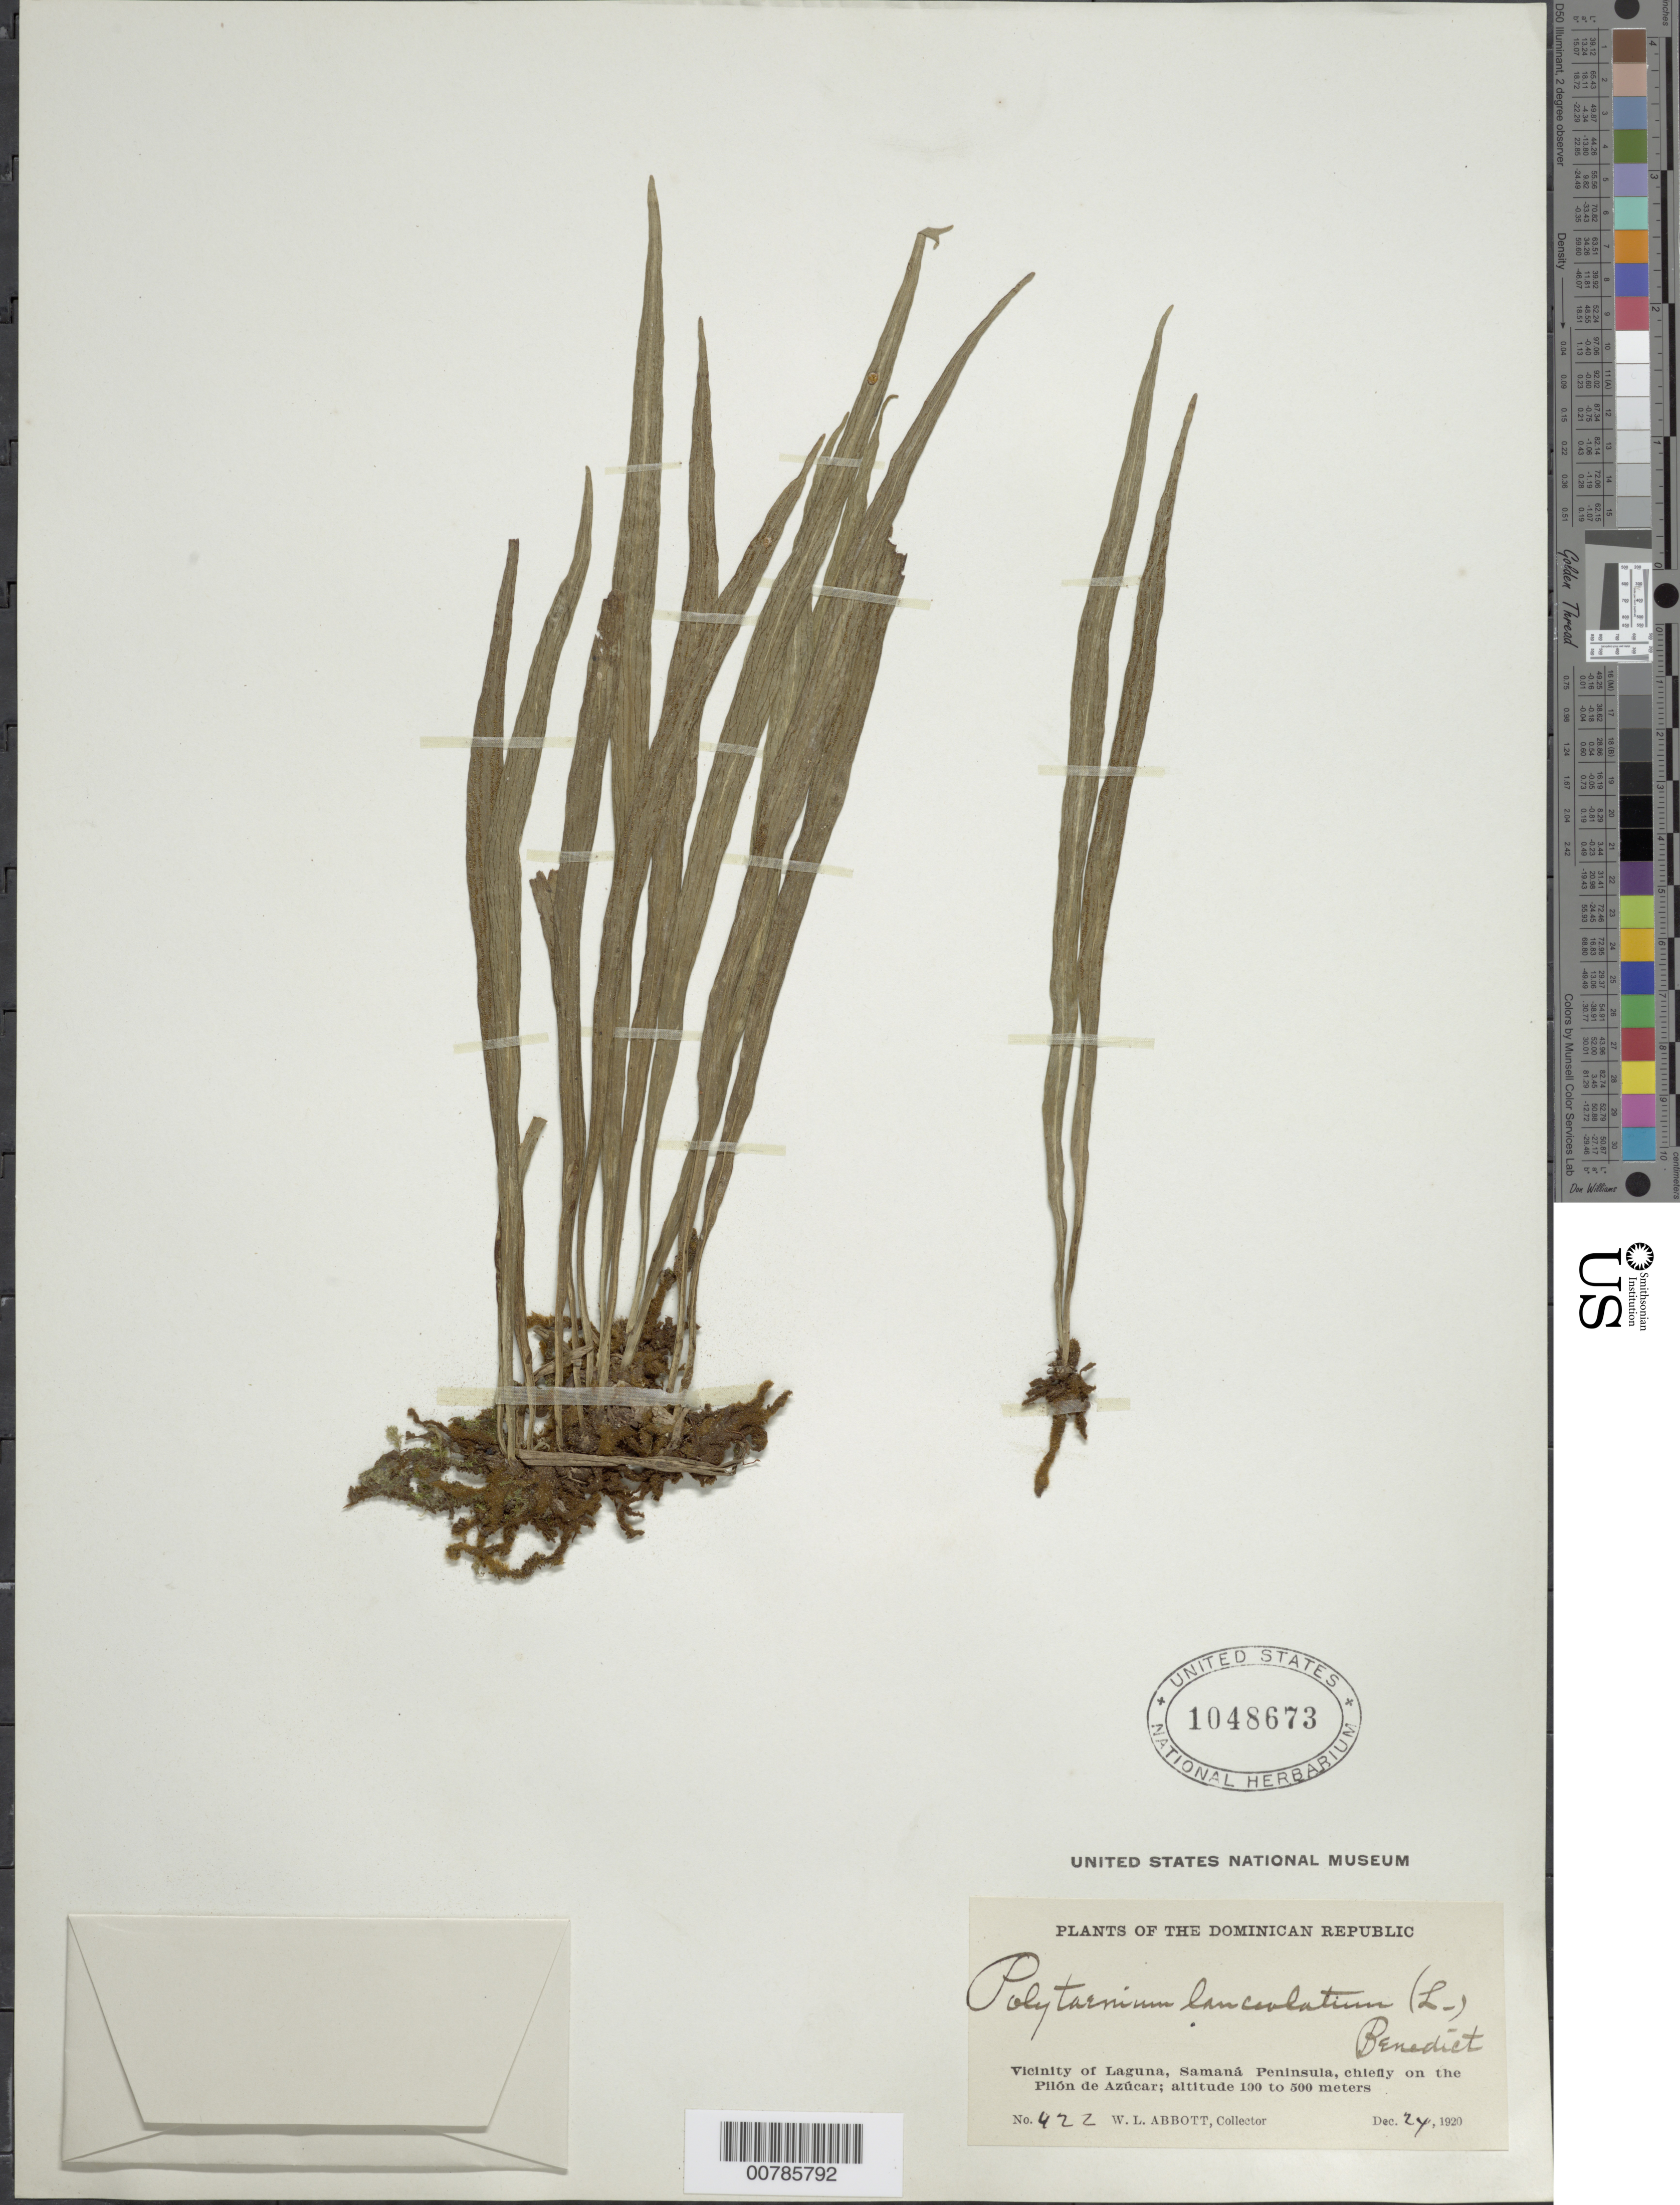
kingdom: Plantae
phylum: Tracheophyta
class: Polypodiopsida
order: Polypodiales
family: Pteridaceae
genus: Polytaenium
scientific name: Polytaenium lanceolatum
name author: (L.) Desv.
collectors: W. L. Abbott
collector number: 422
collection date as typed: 24 Dec 1920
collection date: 1920-12-24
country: Dominican Republic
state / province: Samana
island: Hispaniola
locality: Laguna, Samaná Peninsula, chiefly on the Pilón de Azúcar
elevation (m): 100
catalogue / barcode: US 1048673